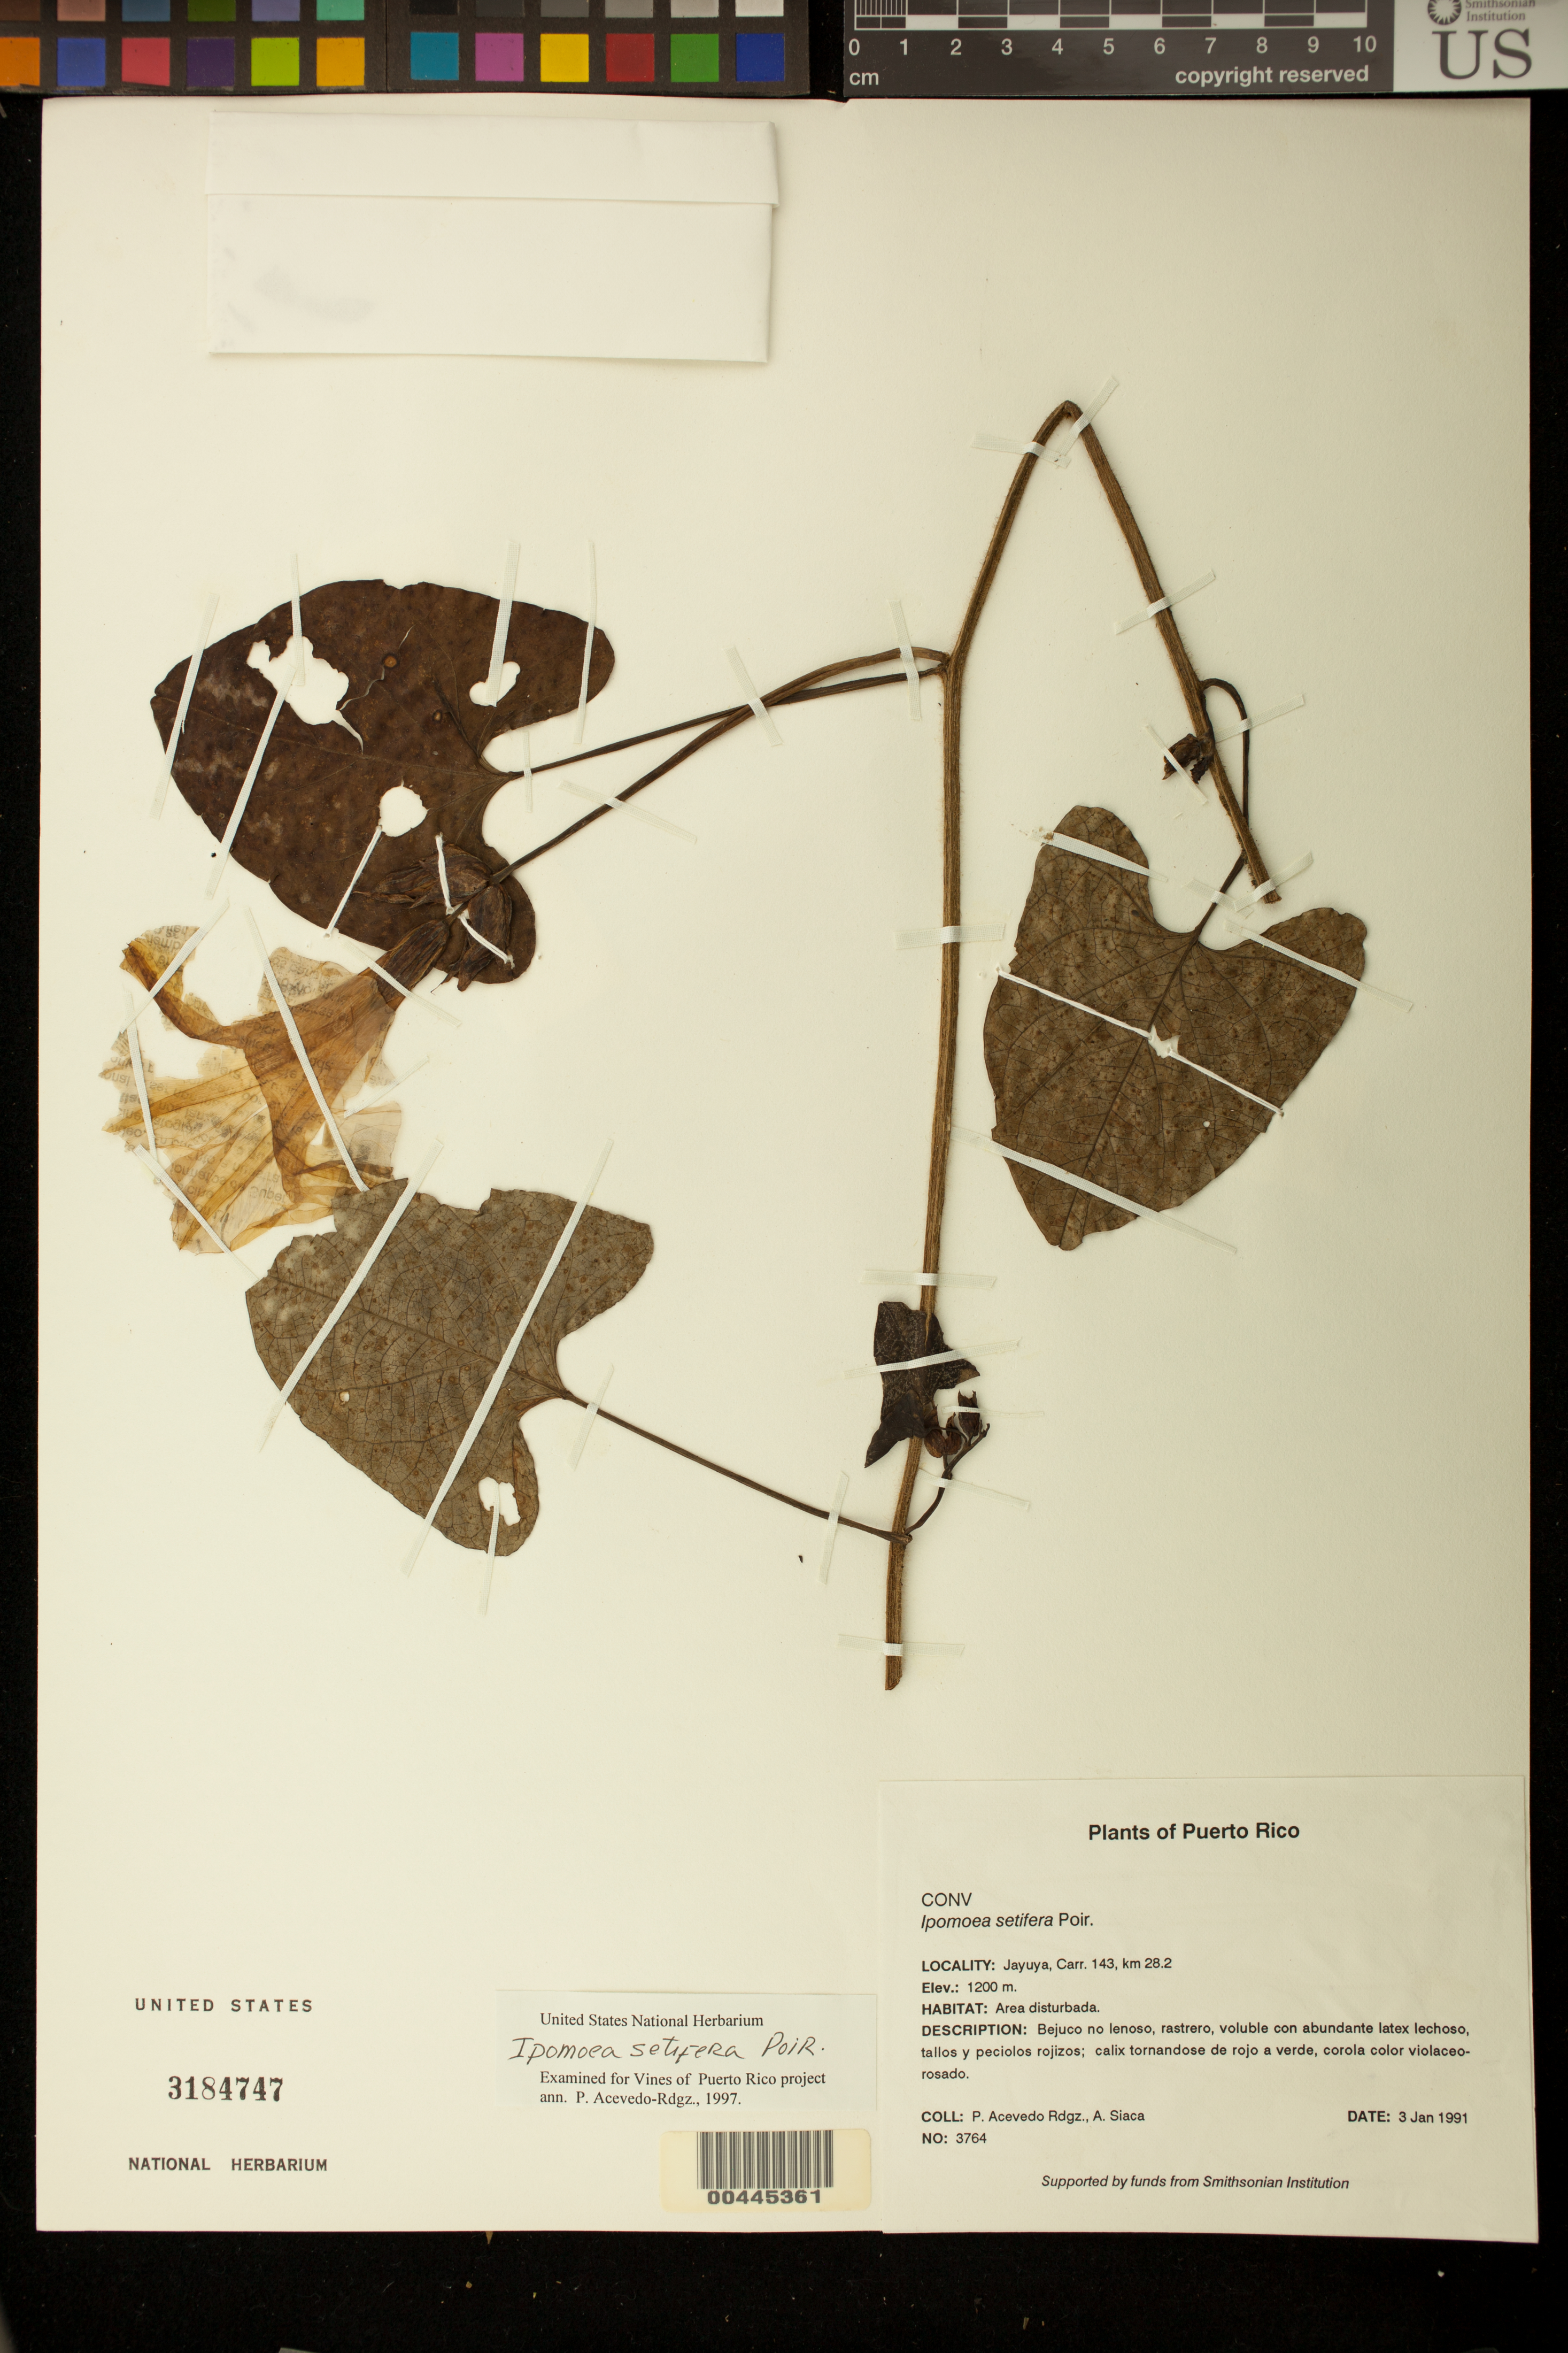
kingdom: Plantae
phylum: Tracheophyta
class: Magnoliopsida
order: Solanales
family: Convolvulaceae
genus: Ipomoea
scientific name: Ipomoea setifera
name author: Poir.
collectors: P. Acevedo-Rodr. & A. Siaca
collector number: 3764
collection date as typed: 03 Jan 1991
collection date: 1991-01-03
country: Puerto Rico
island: Puerto Rico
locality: Jayuya, Carr. 143, km 28.2. Area disturbada.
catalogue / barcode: US 3184747